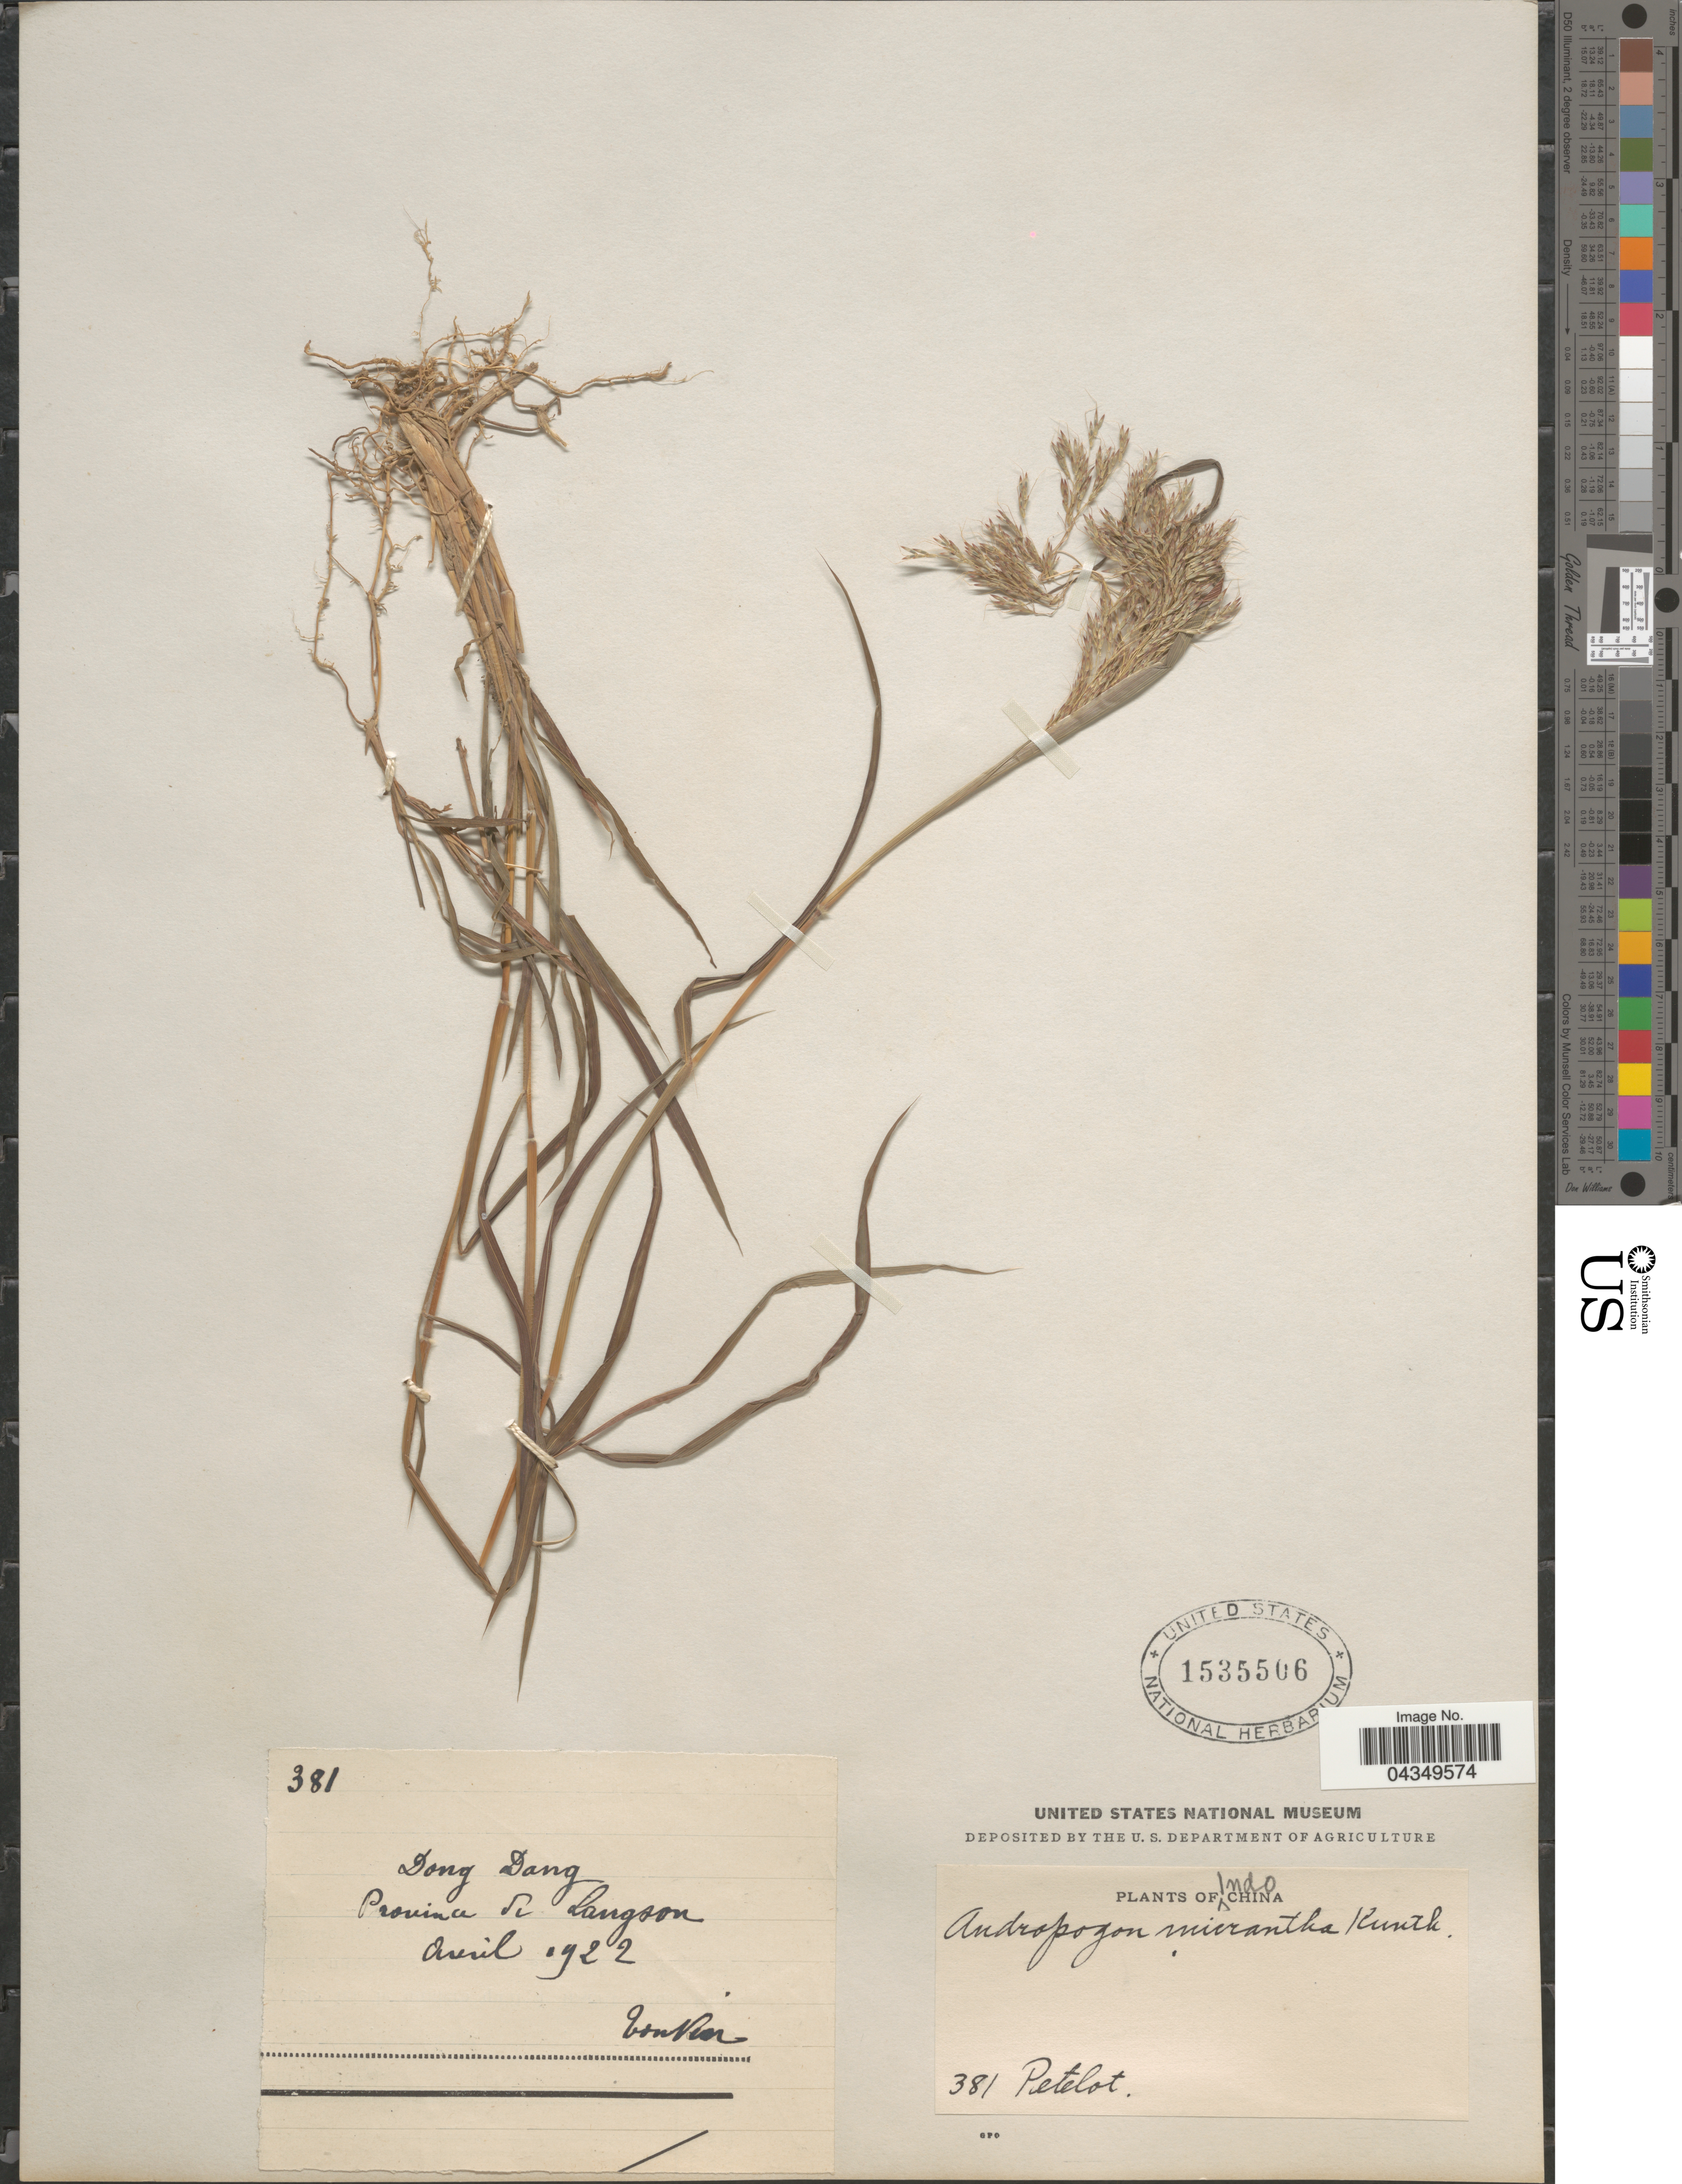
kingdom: Plantae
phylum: Tracheophyta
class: Liliopsida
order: Poales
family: Poaceae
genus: Capillipedium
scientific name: Capillipedium parviflorum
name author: (R. Br.) Stapf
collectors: Pételot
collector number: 381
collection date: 1922-04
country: Vietnam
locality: Dong Dang. Province de Langson. Tonkin. Indo-China.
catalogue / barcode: US 1535506